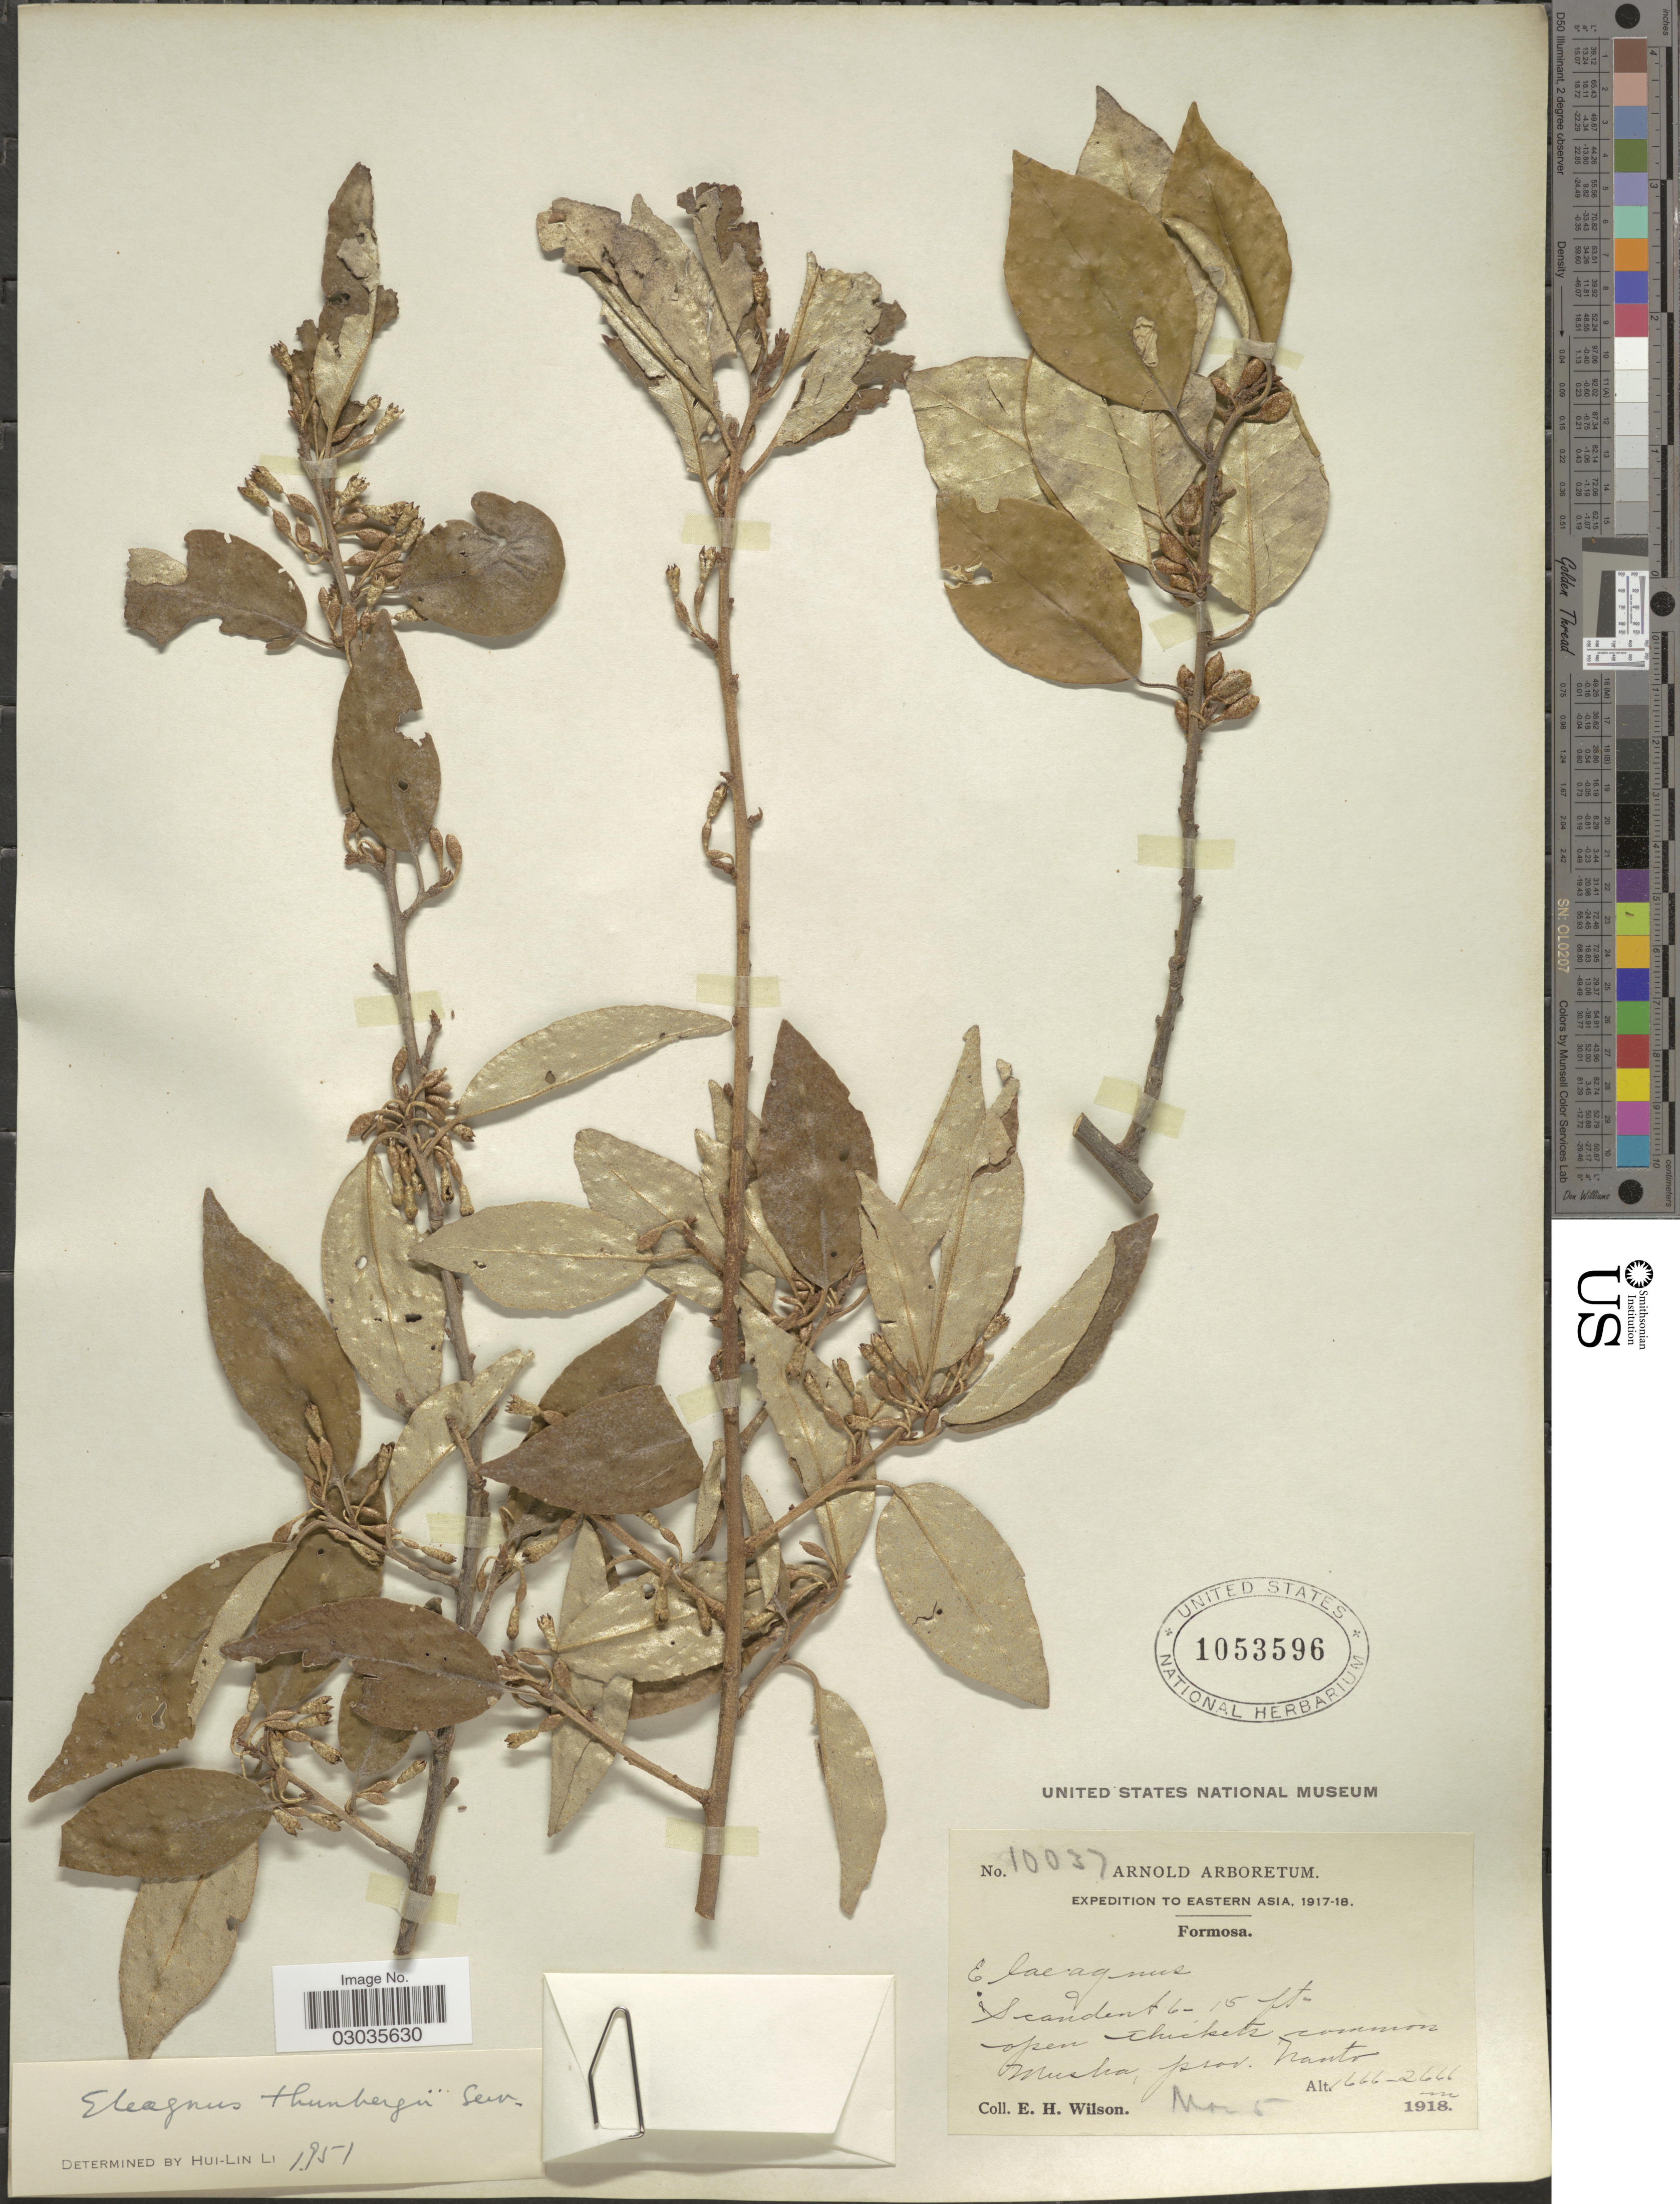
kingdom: Plantae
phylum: Tracheophyta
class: Magnoliopsida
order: Rosales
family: Elaeagnaceae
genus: Elaeagnus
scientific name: Elaeagnus thunbergii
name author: Servettaz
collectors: E. Wilson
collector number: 10037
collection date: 1918-03-05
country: Taiwan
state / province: Nantou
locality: Eastern Asia. Formosa. Musha, prov. Nanto.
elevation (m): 1666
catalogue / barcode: US 1053596